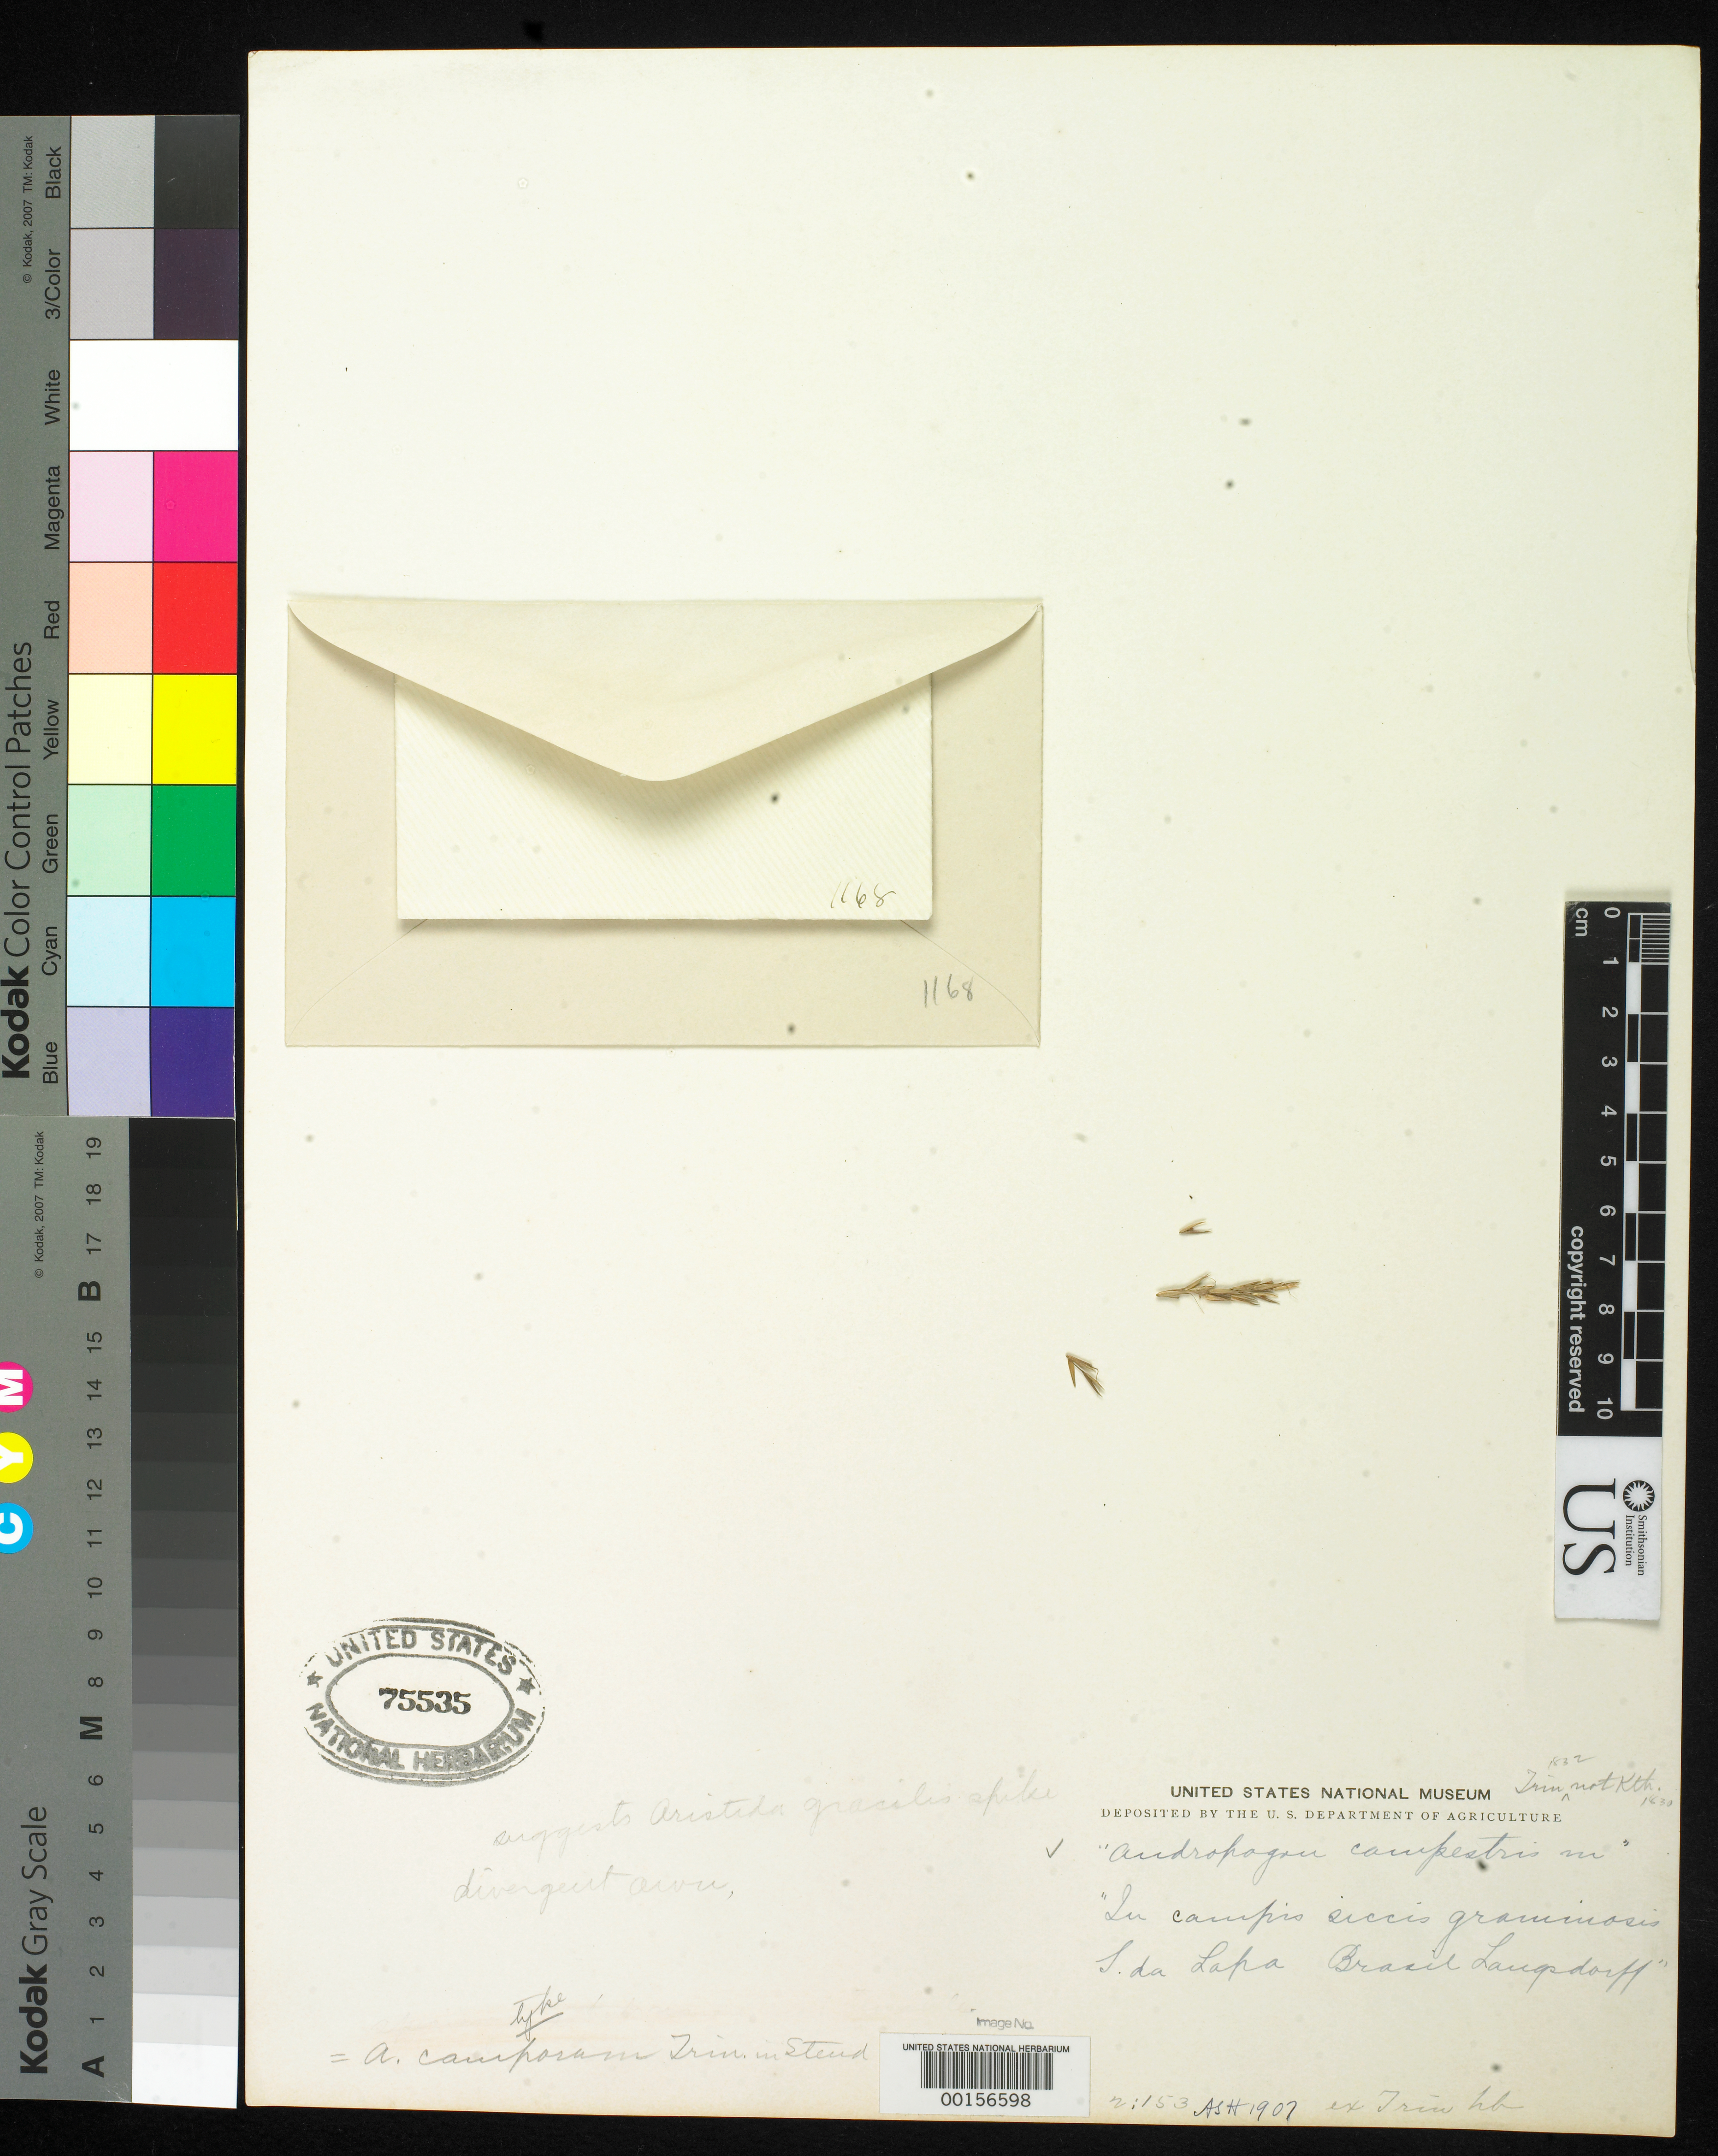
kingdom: Plantae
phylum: Tracheophyta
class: Liliopsida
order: Poales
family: Poaceae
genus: Andropogon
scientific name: Andropogon campestris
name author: Trin.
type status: Type Fragment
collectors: G. H. von Langsdorff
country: Brazil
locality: In Campis Siccis graminosis S. da Lapa.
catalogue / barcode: US 75535